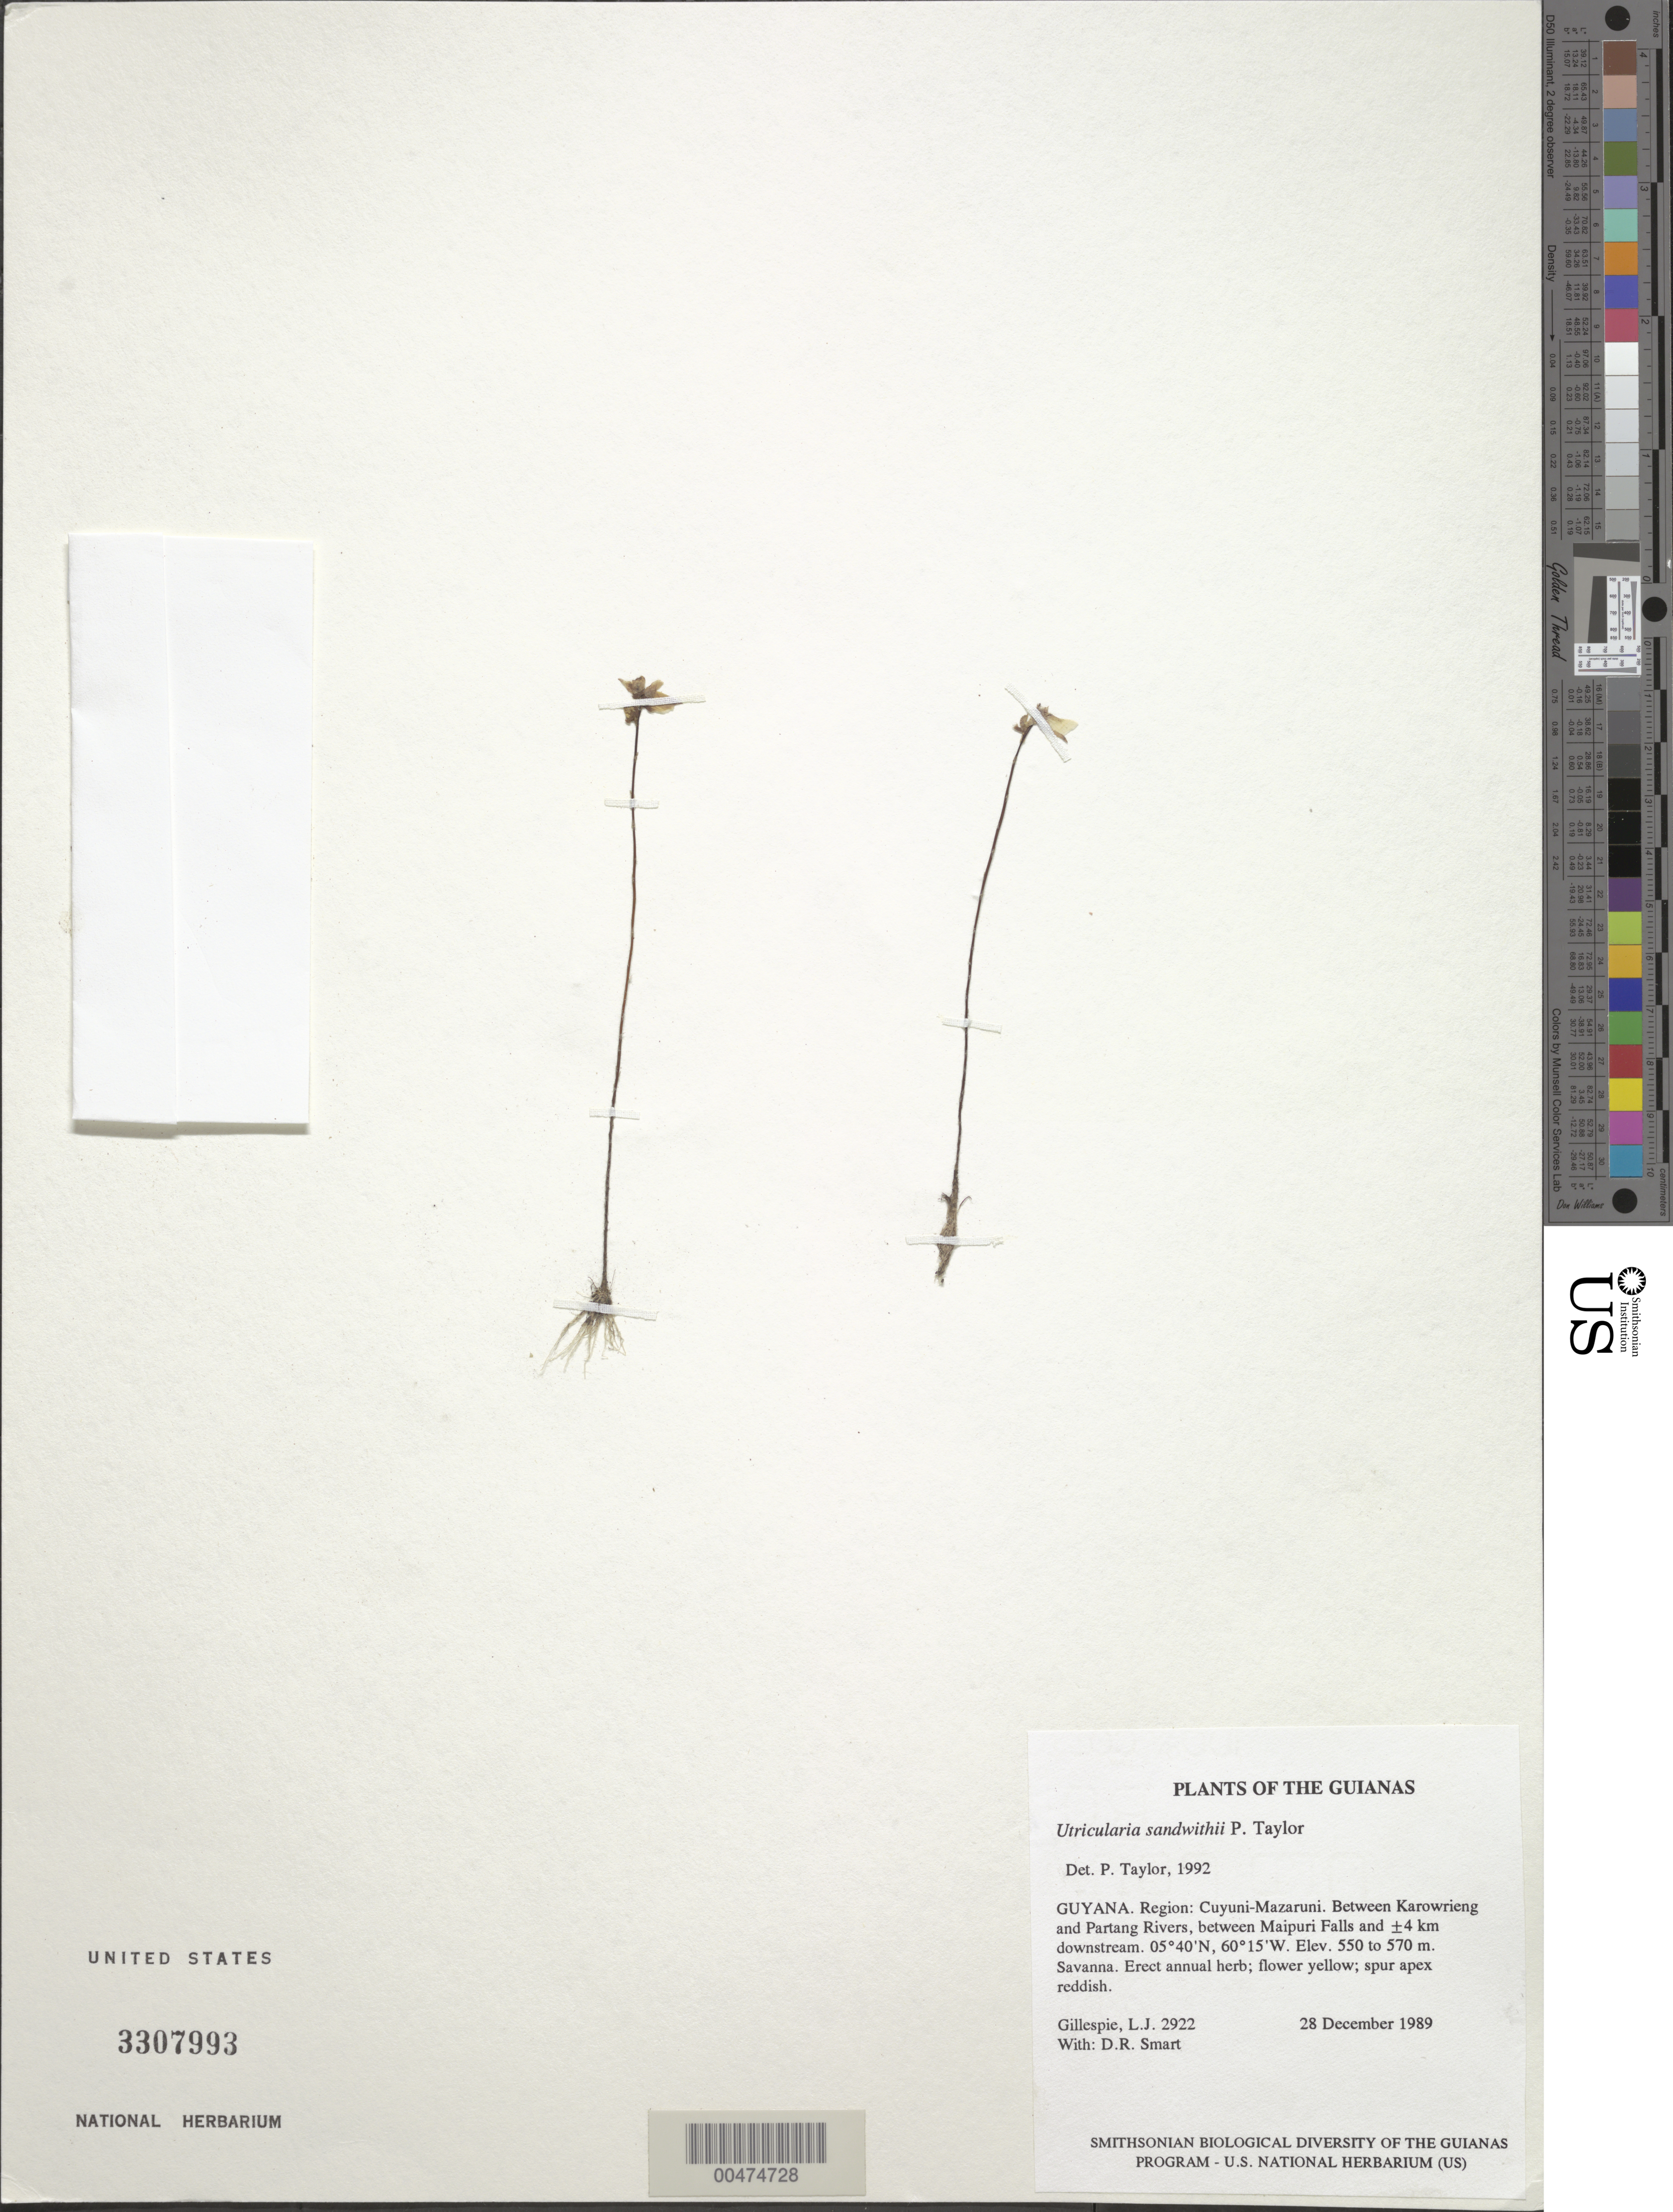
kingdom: Plantae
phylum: Tracheophyta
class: Magnoliopsida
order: Lamiales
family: Lentibulariaceae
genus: Utricularia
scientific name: Utricularia sandwithii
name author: P. Taylor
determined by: Taylor, P.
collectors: L. J. Gillespie & D. R. Smart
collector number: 2922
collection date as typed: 28 December 1989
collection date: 1989-12-28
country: Guyana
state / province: Cuyuni-Mazaruni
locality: Between Karowrieng and Partang Rivers, between Maipuri Falls and ±4 km downstream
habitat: Savanna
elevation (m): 550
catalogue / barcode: US 3307993